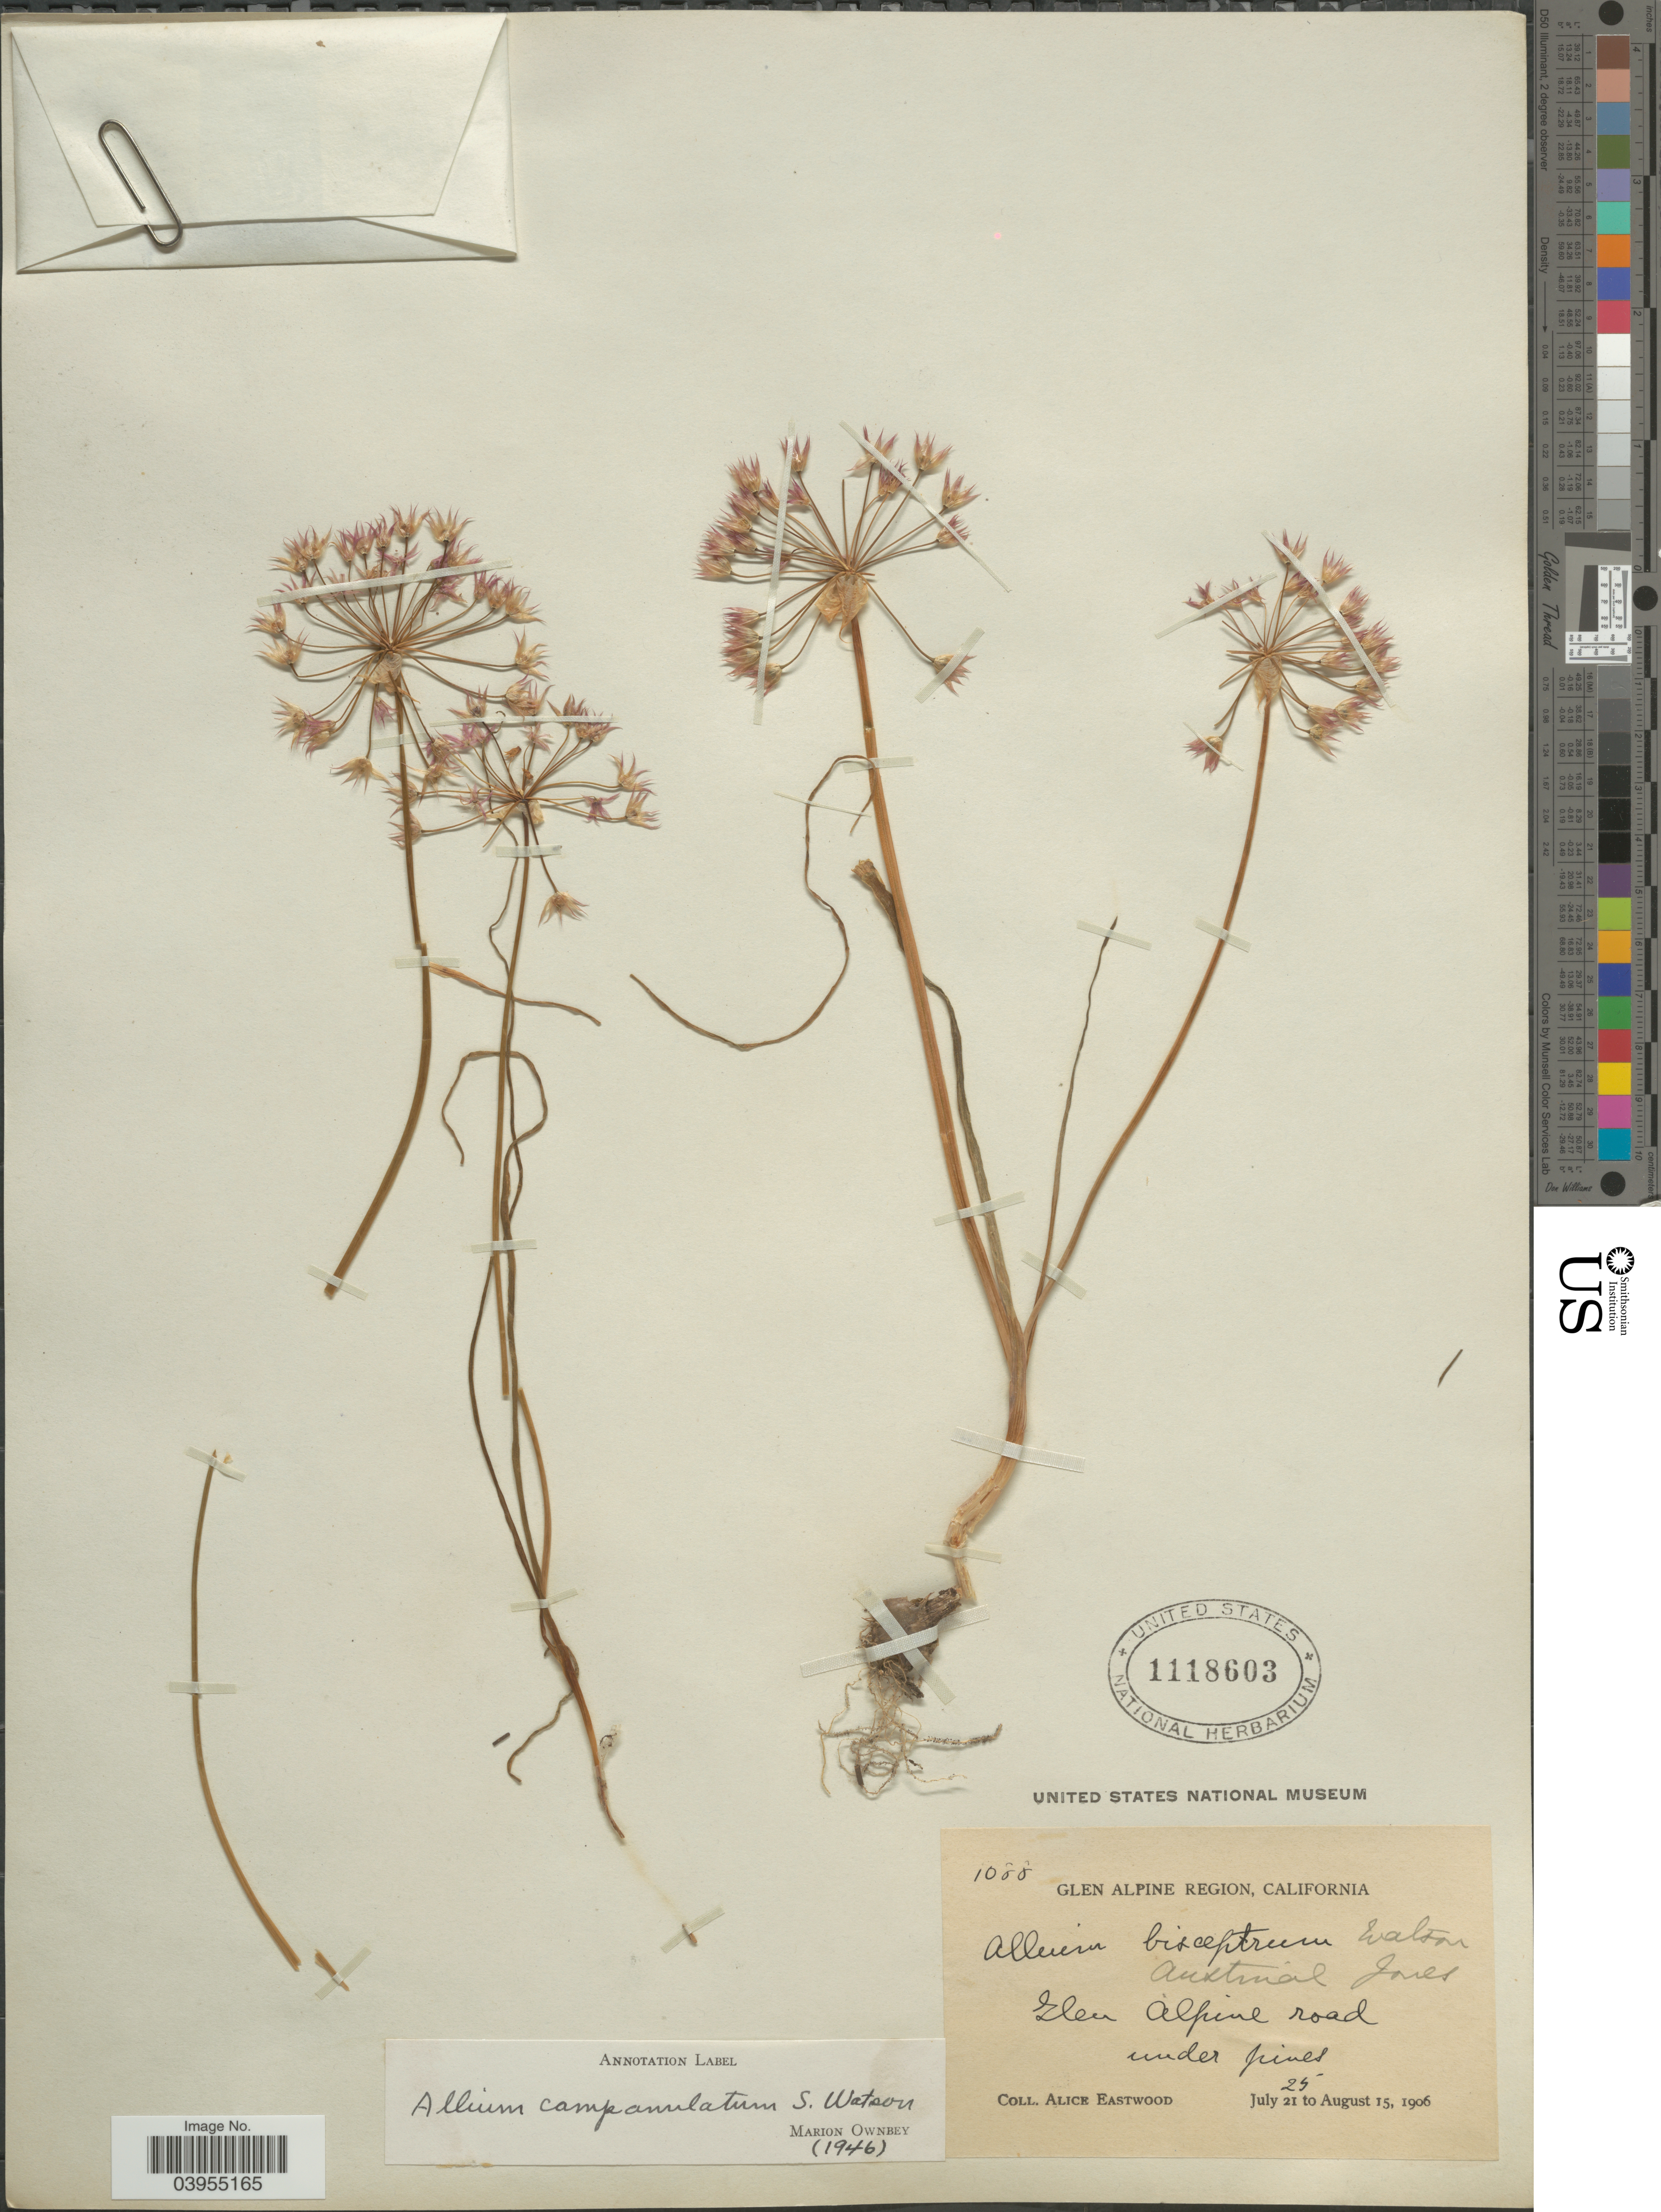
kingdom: Plantae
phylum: Tracheophyta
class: Liliopsida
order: Asparagales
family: Amaryllidaceae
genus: Allium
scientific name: Allium campanulatum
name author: S. Watson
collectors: A. Eastwood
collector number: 1088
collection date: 1906-07-25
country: United States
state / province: California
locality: Glen Alpine Region. Glen Alpine road under pines.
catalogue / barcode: US 1118603